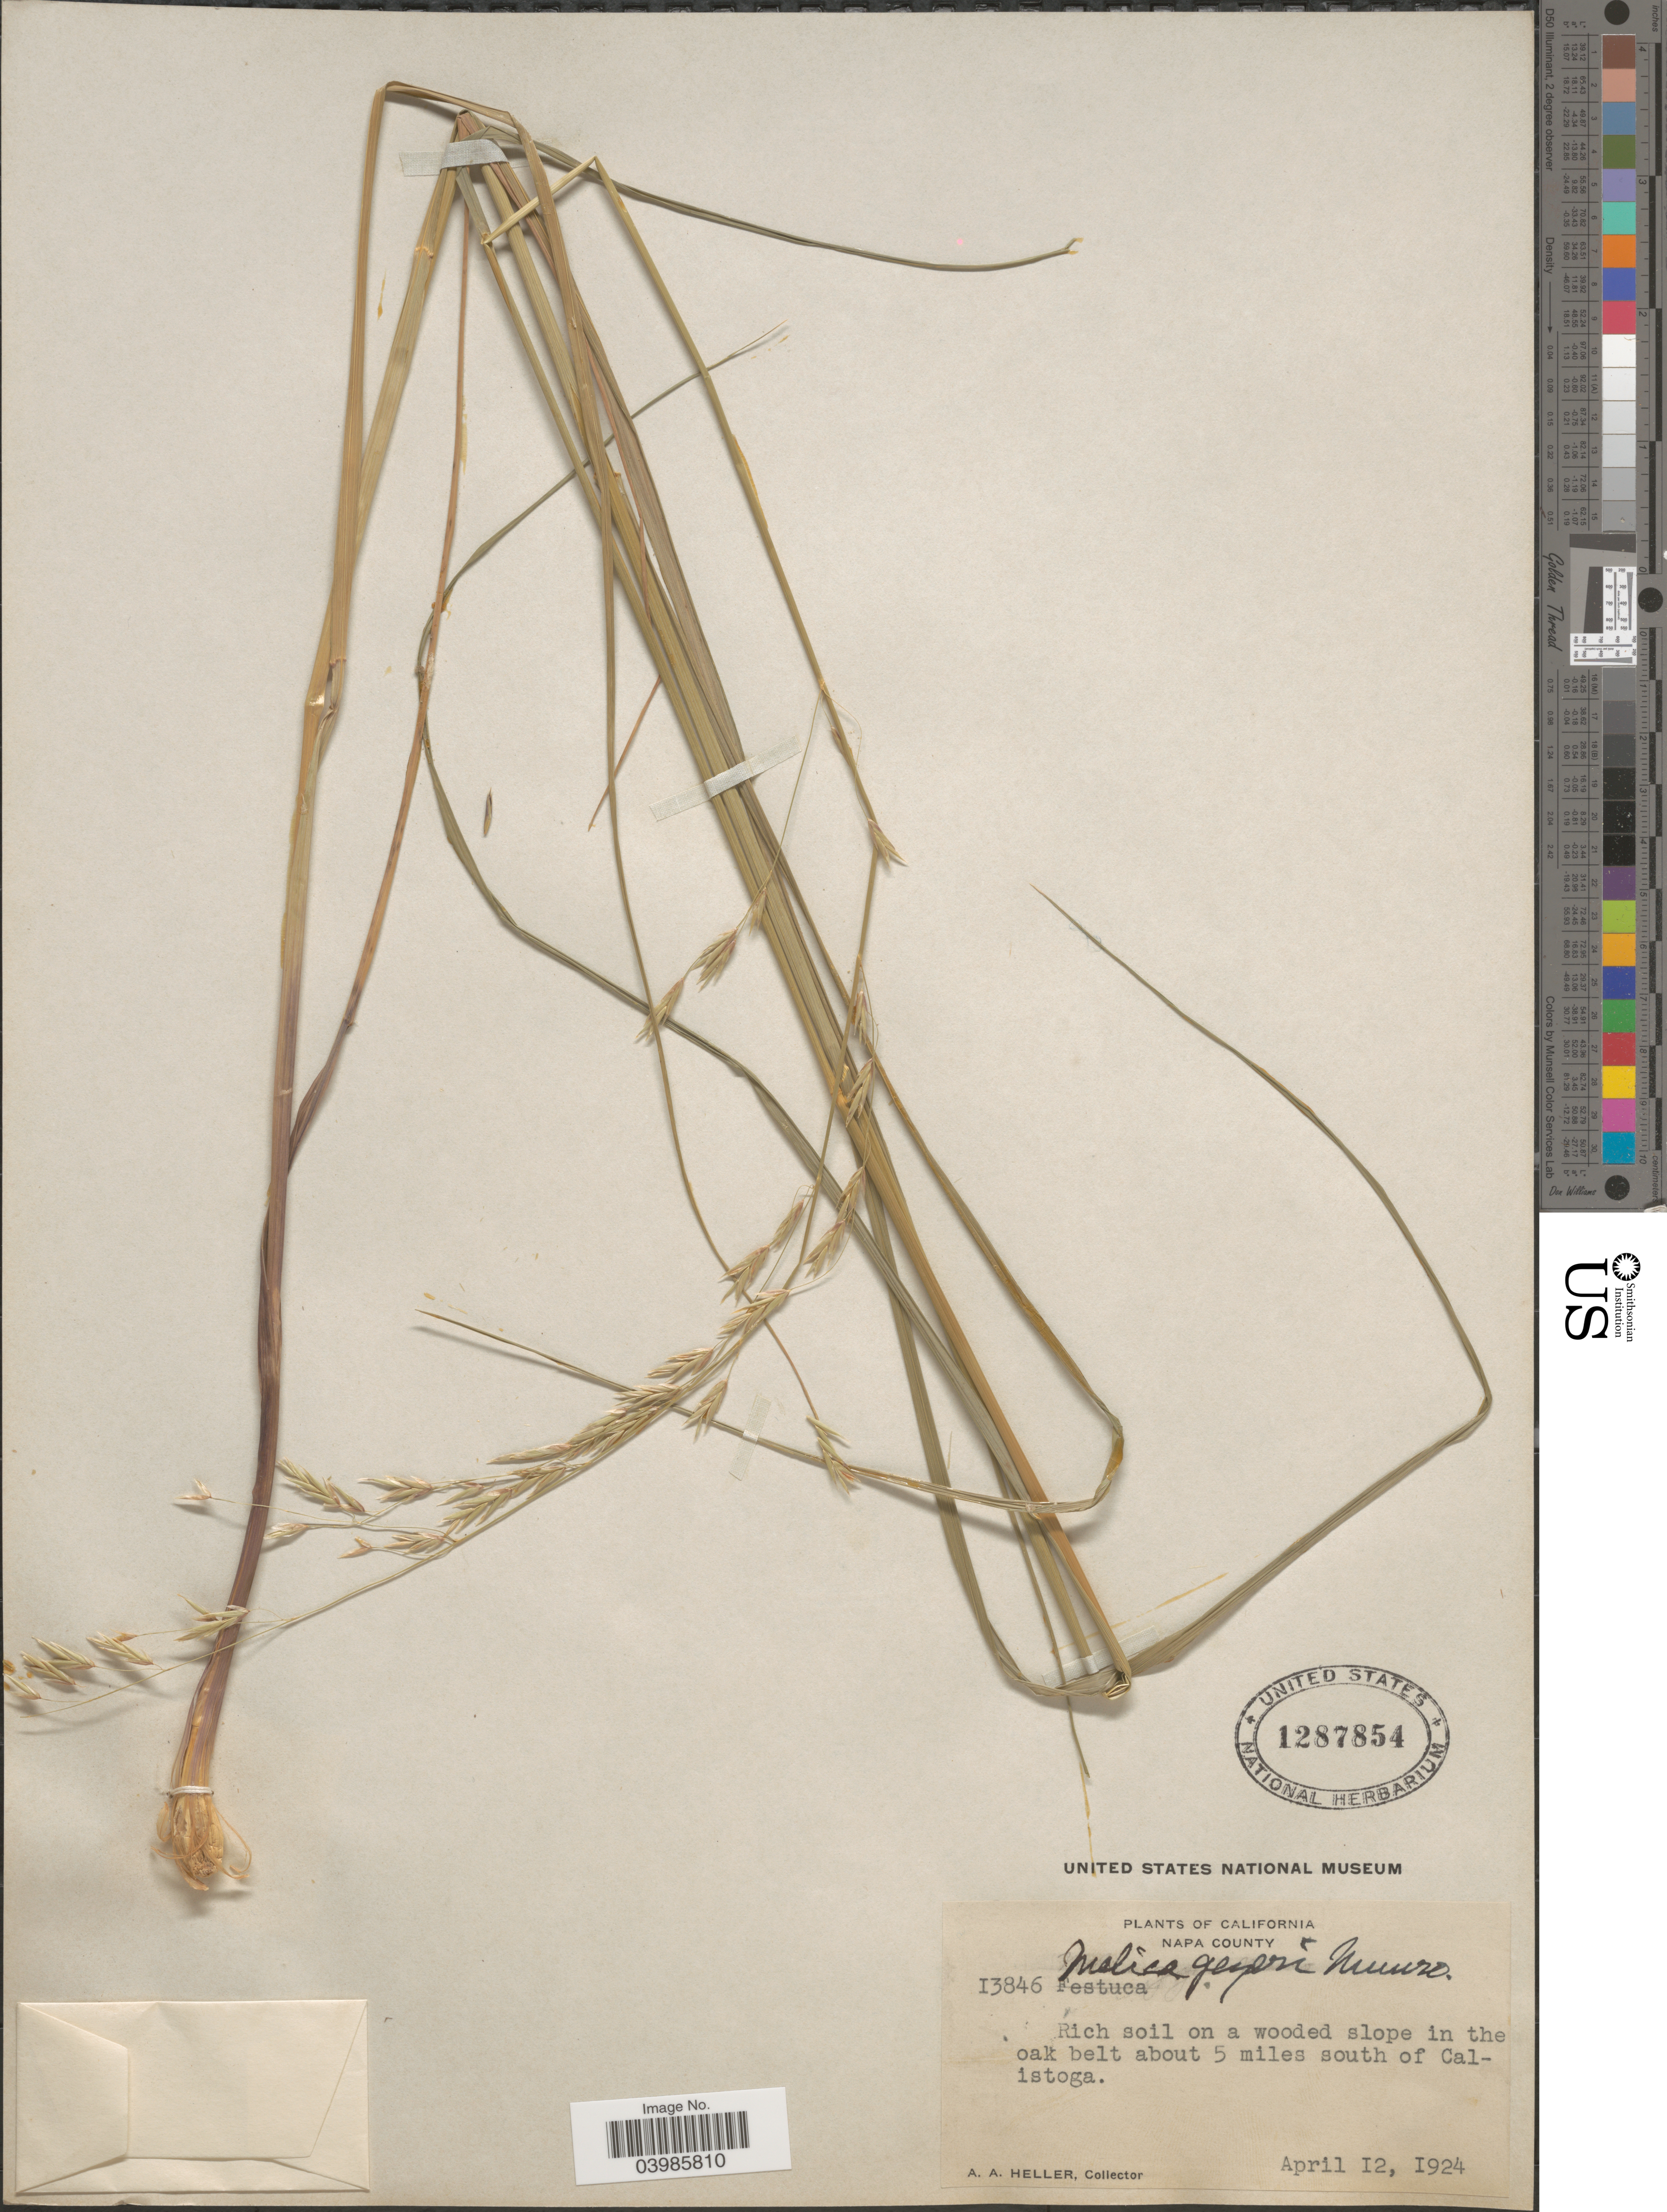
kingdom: Plantae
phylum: Tracheophyta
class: Liliopsida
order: Poales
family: Poaceae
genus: Melica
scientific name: Melica geyeri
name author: Munro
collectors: A. A. Heller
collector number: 13846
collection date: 1924-04-12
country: United States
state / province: California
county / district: Napa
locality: Napa County. Rich soil on a wooded slope in the oak belt about 5 miles south of Calistoga.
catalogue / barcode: US 1287854